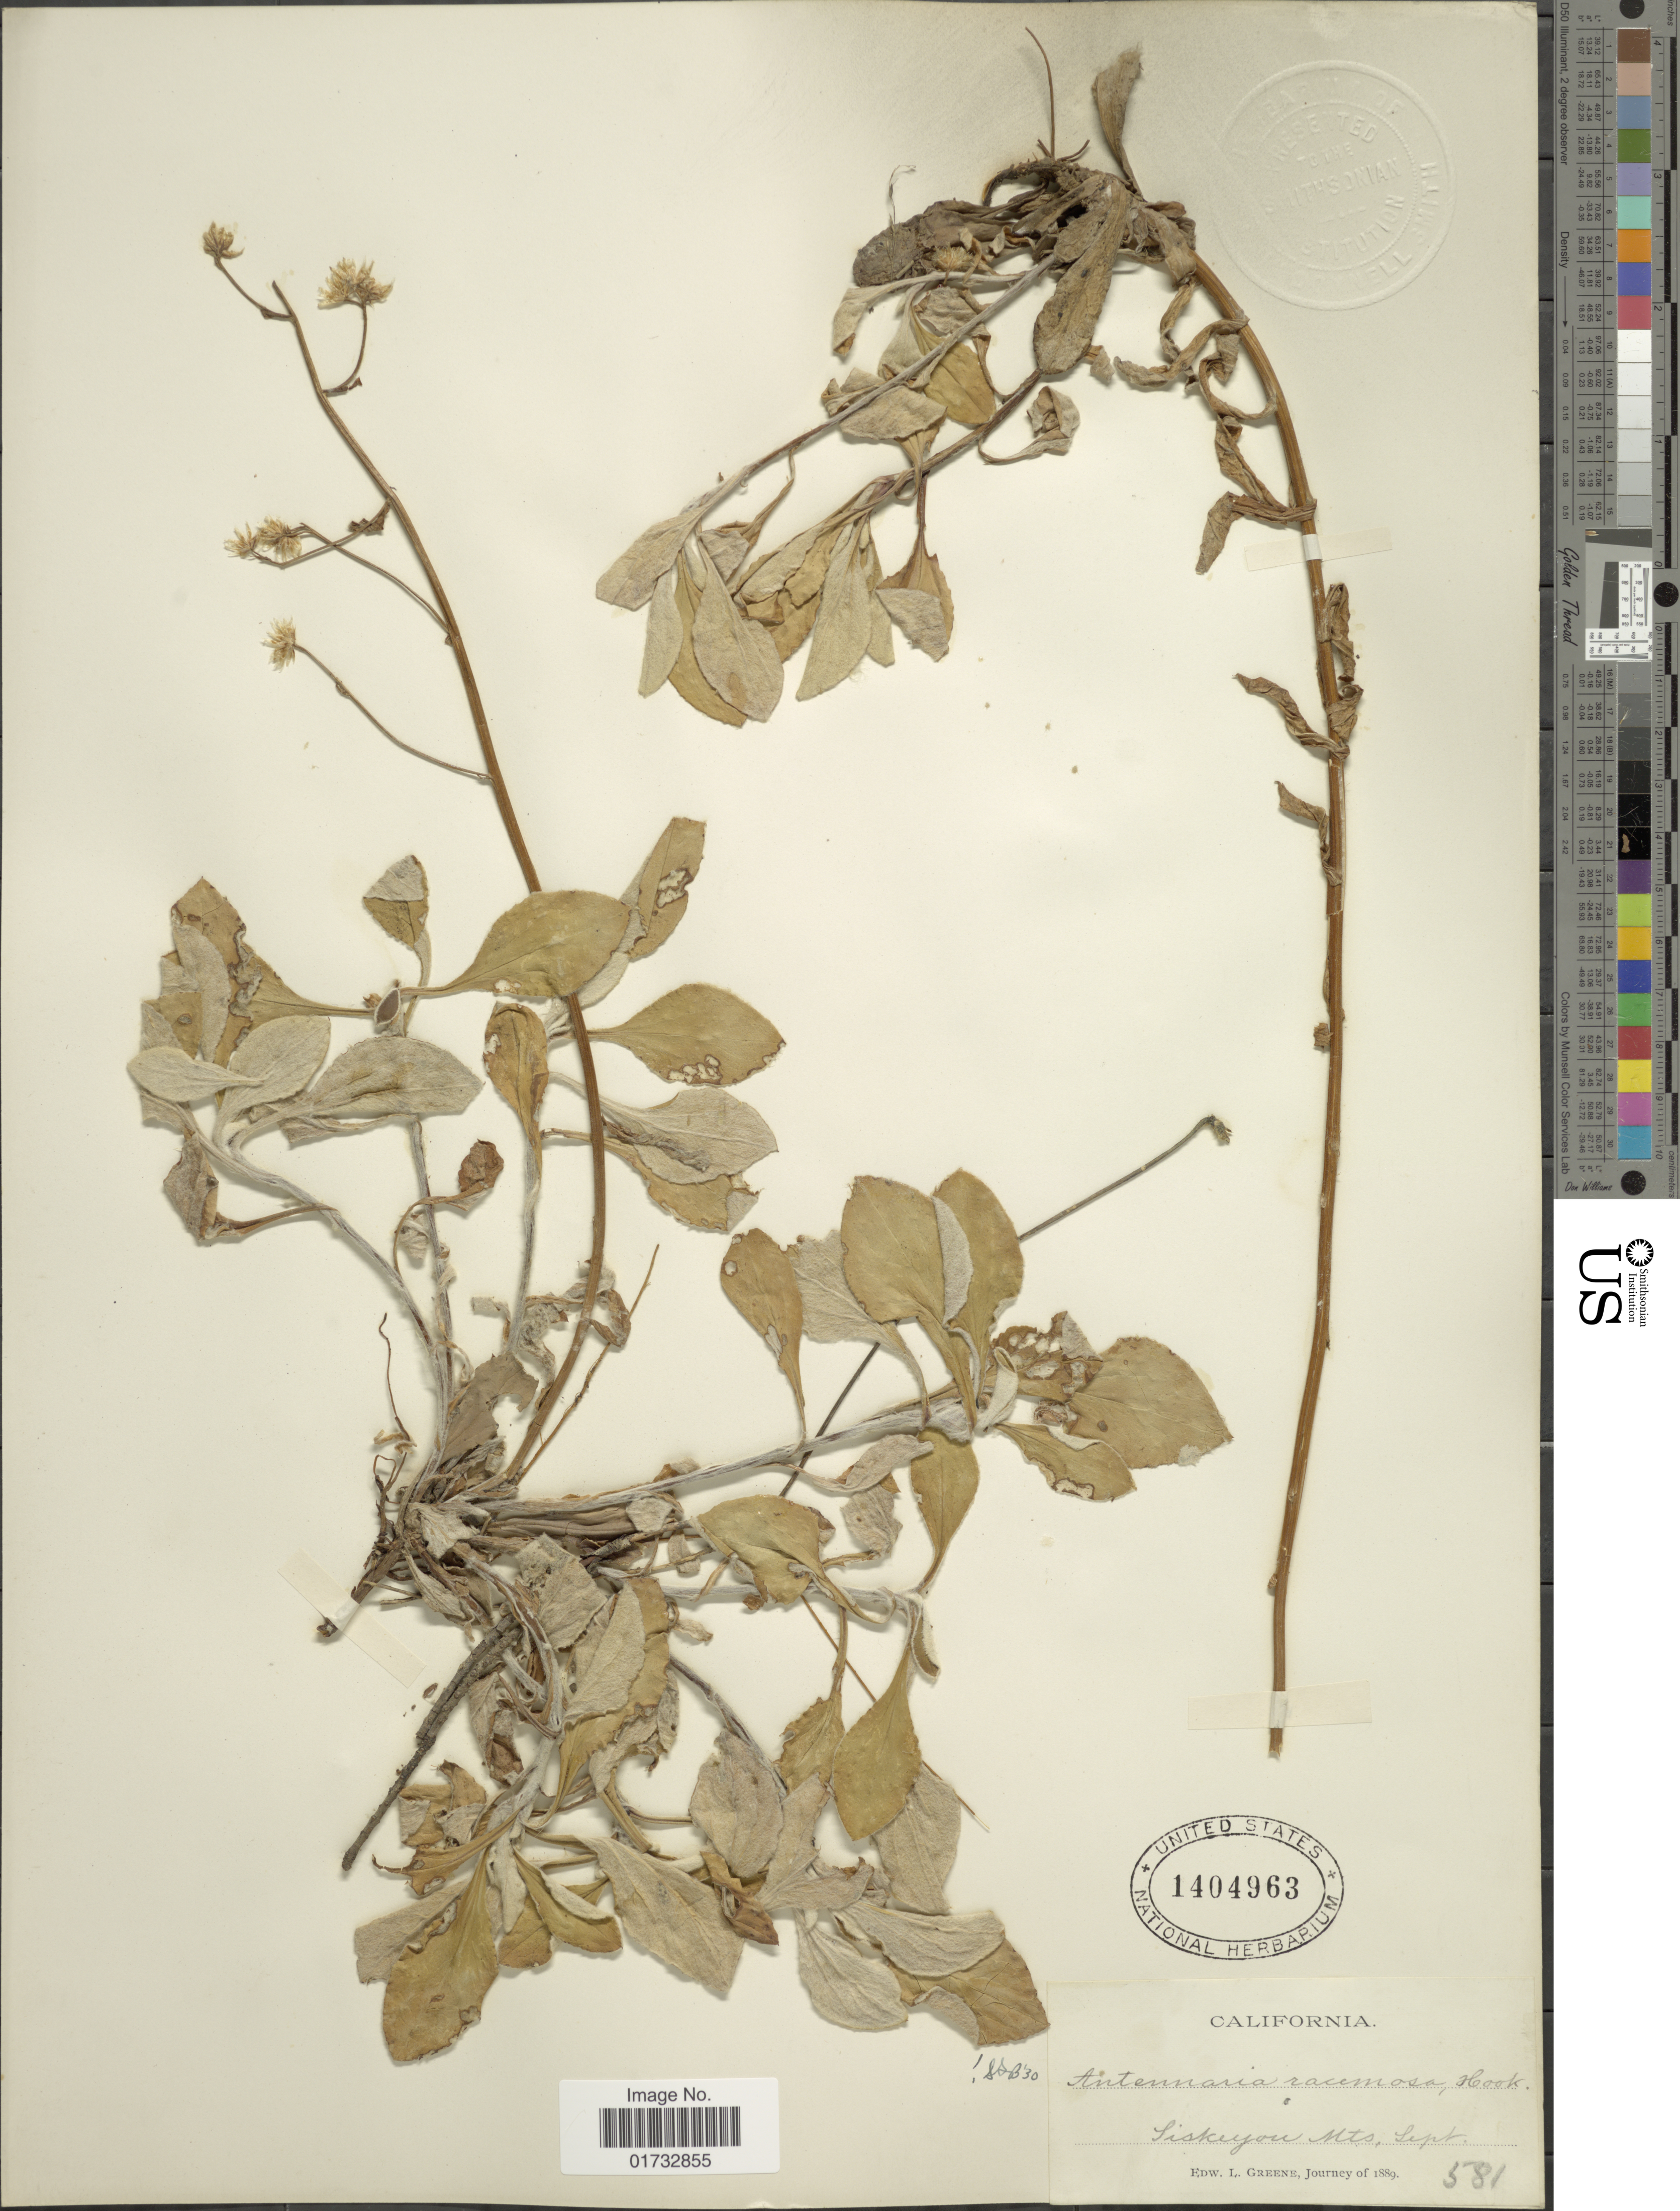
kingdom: Plantae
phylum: Tracheophyta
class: Magnoliopsida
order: Asterales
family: Asteraceae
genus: Antennaria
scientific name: Antennaria racemosa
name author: Hook.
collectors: E. L. Greene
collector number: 581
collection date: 1889-09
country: United States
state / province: California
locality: Siskiyou Mts.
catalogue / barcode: US 1404963